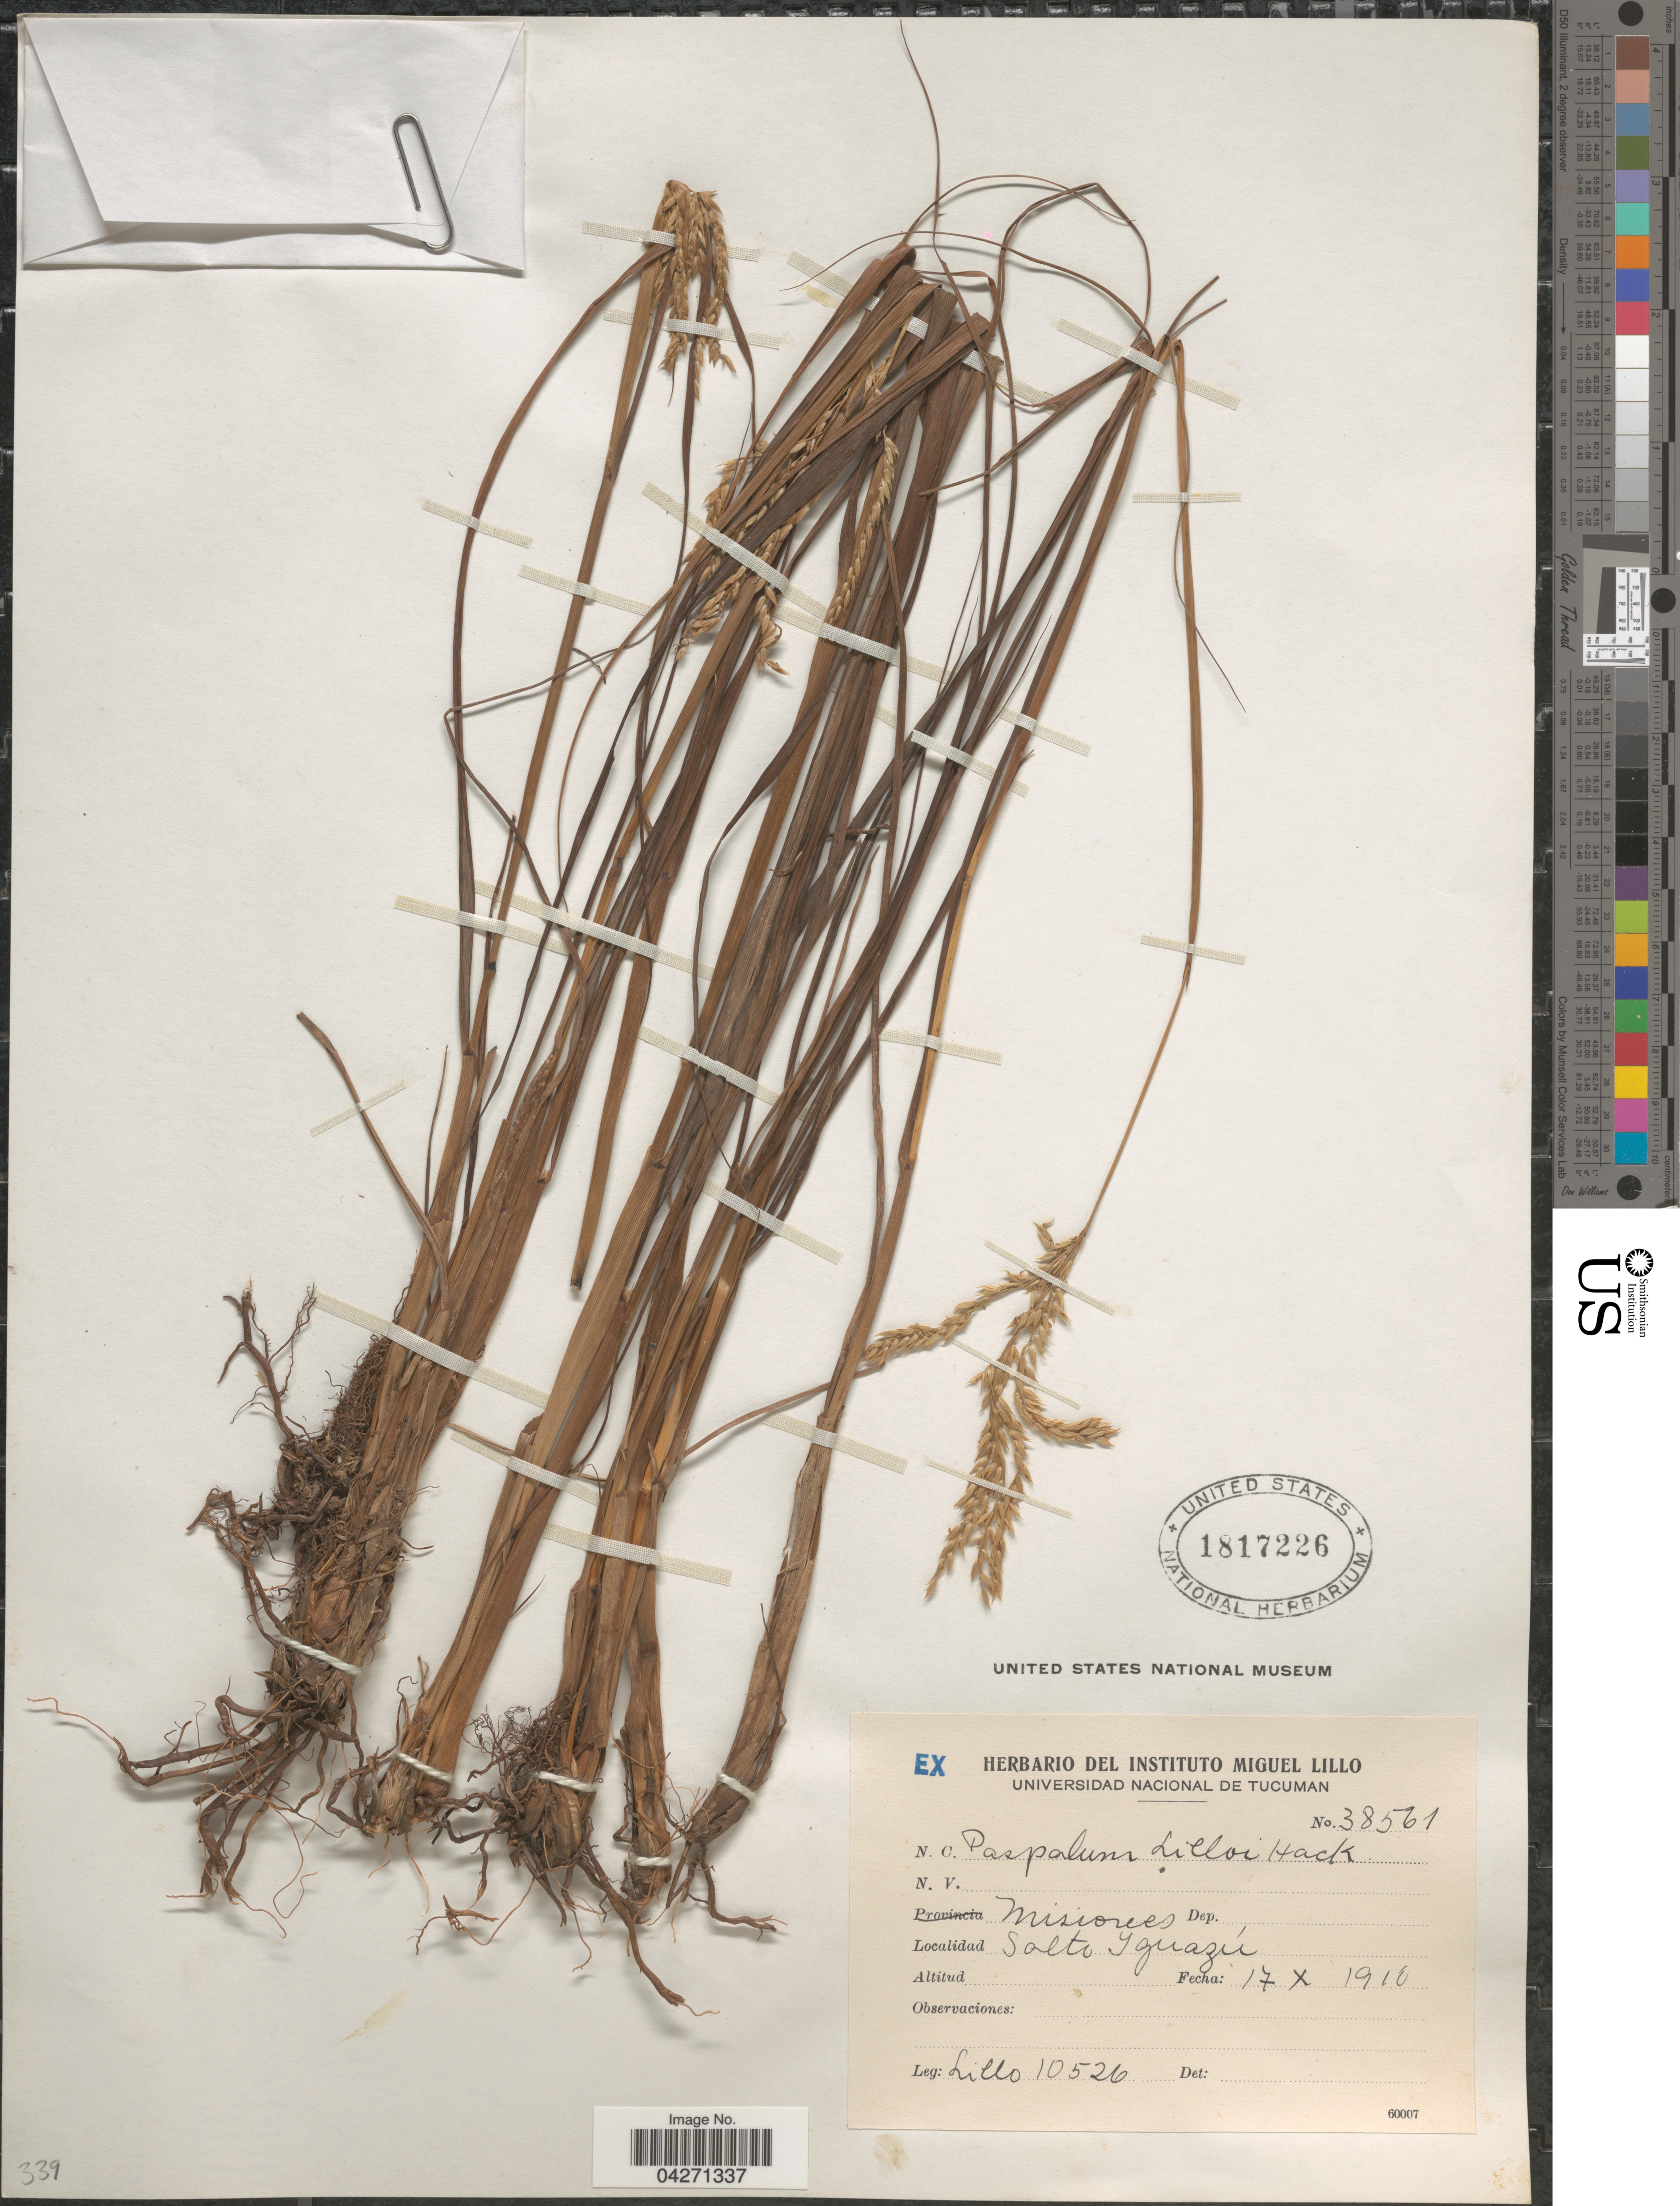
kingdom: Plantae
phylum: Tracheophyta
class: Liliopsida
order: Poales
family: Poaceae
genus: Paspalum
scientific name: Paspalum lilloi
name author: Hack.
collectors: M. Lillo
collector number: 10526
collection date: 1910-10-17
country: Argentina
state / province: Misiones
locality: Salto Iguazú.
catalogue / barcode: US 1817226